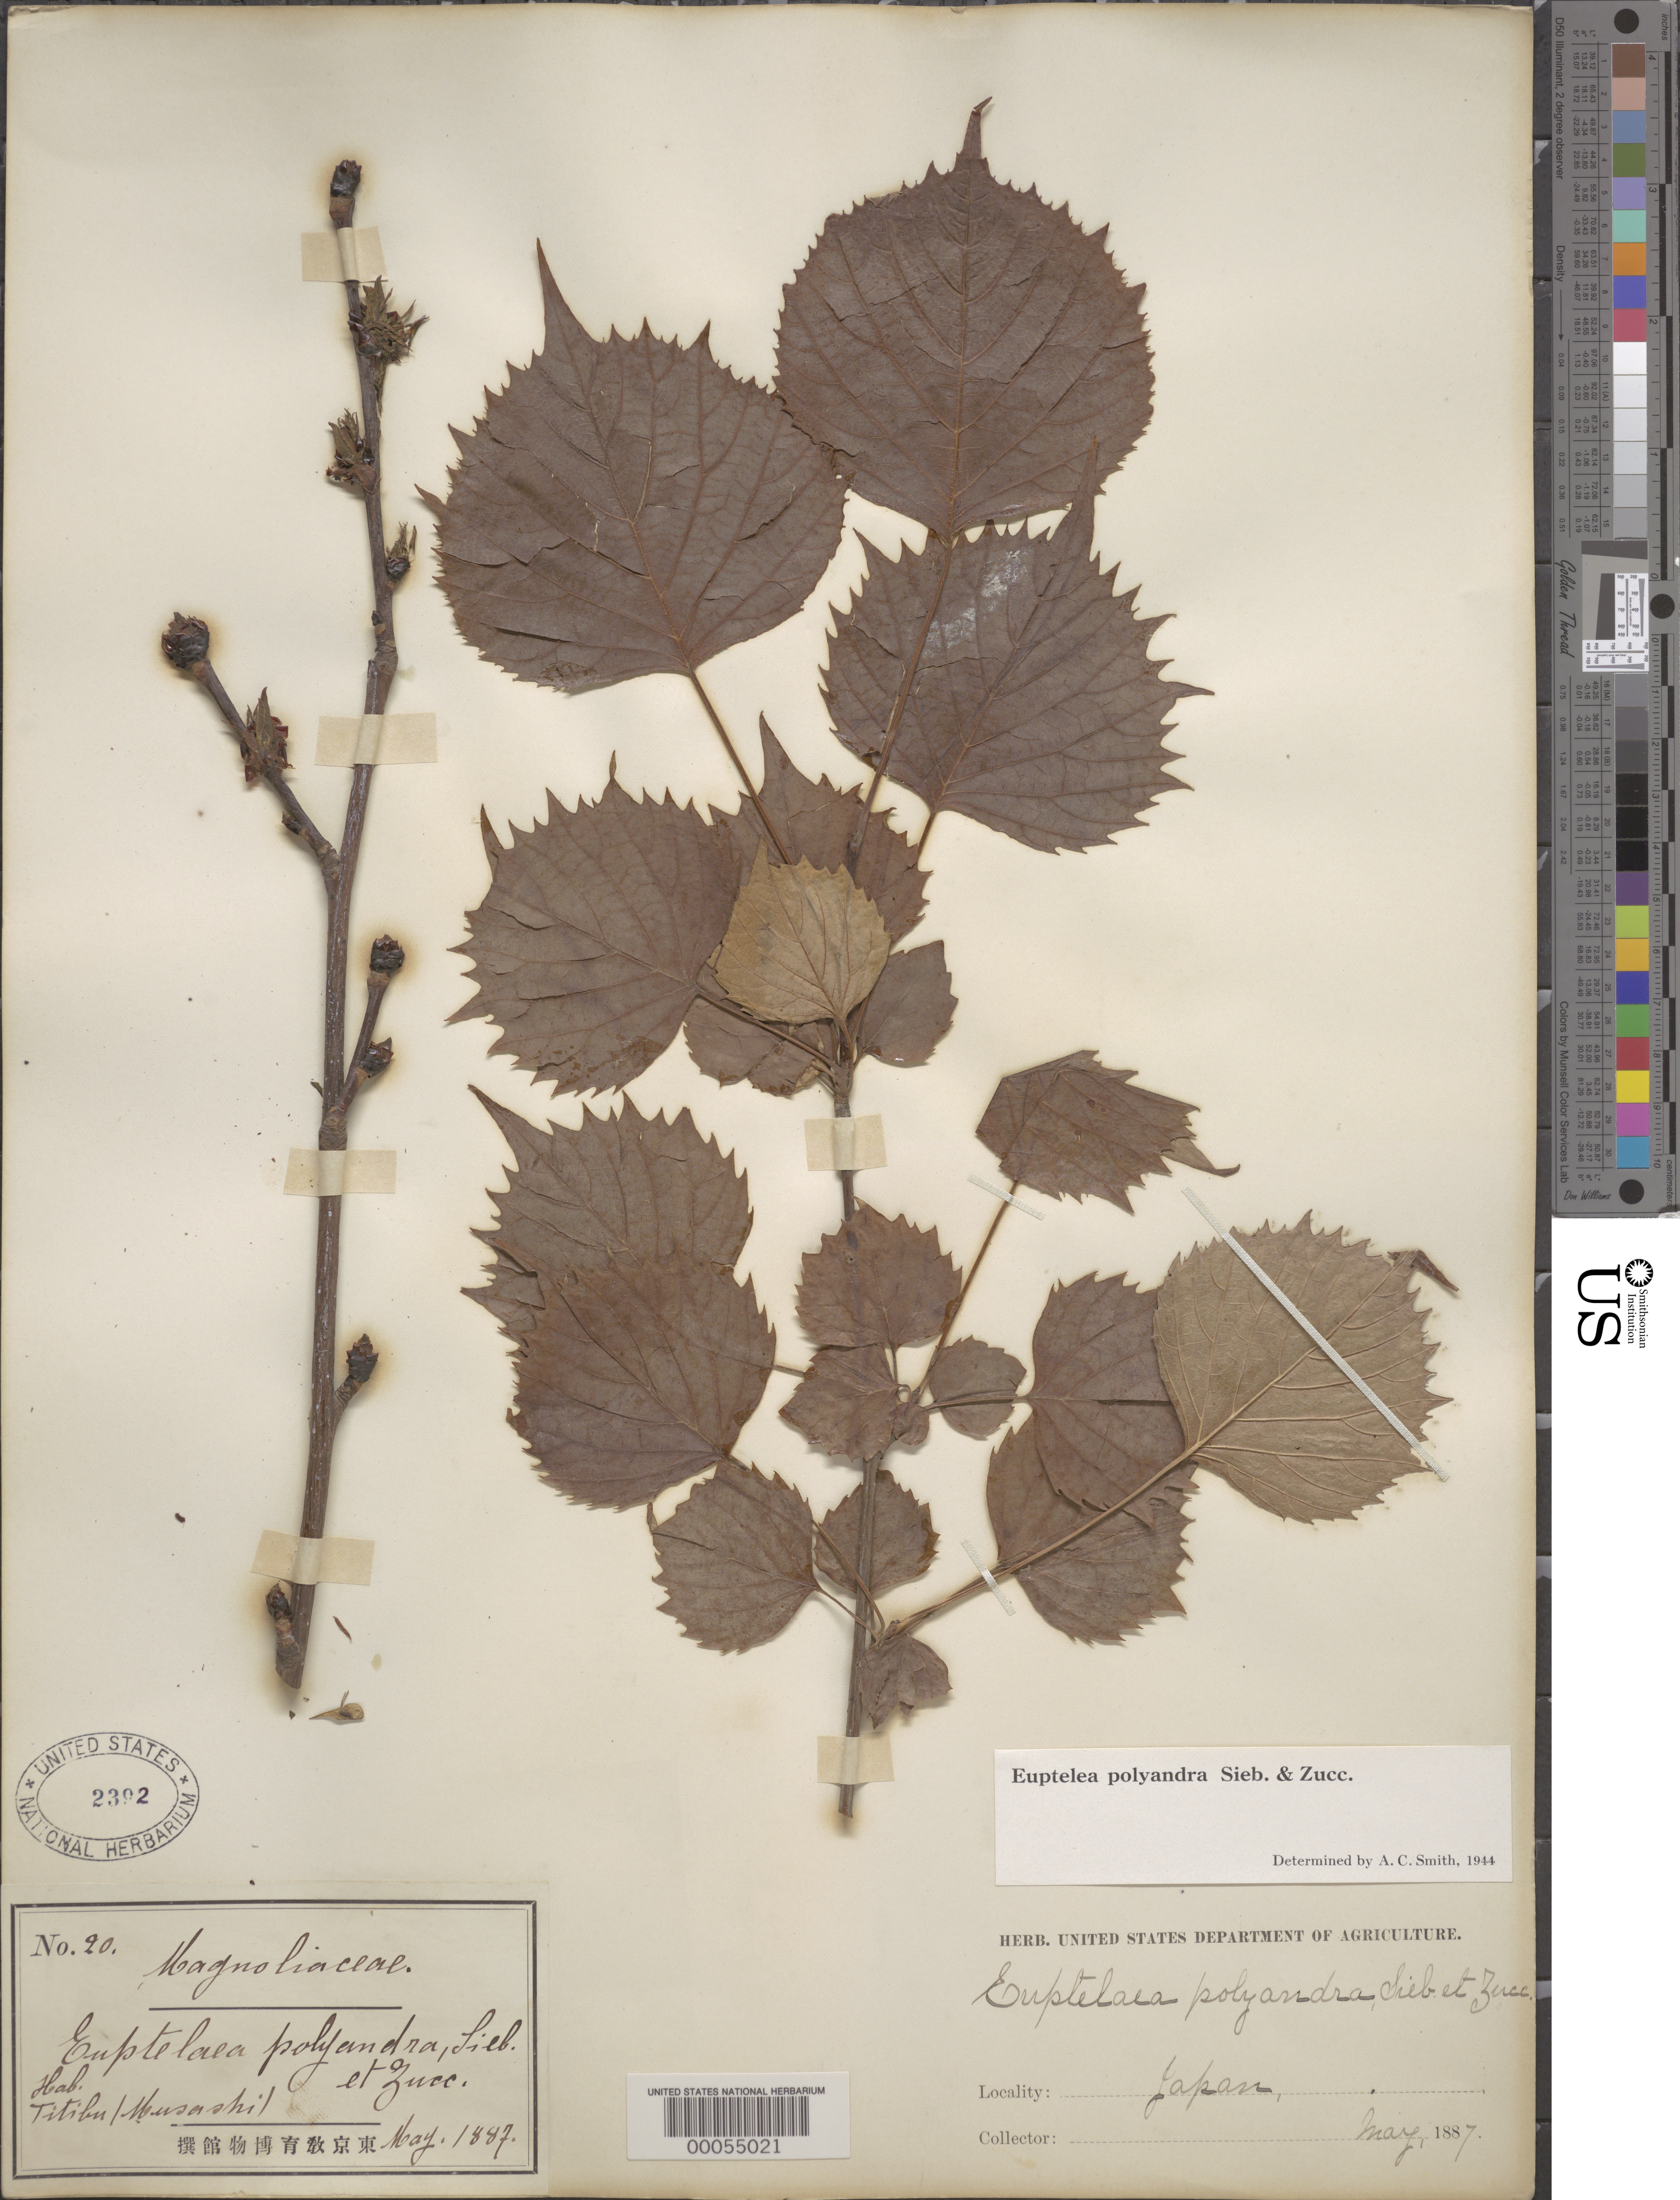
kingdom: Plantae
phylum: Tracheophyta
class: Magnoliopsida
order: Ranunculales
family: Eupteleaceae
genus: Euptelea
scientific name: Euptelea polyandra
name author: Siebold & Zucc.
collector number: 20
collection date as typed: May 1887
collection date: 1887-05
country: Japan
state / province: Saitama / Tokyo, Federal City of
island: Honshu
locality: Titibu/musashil (musashino, tokyo prefecture)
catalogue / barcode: US 2392